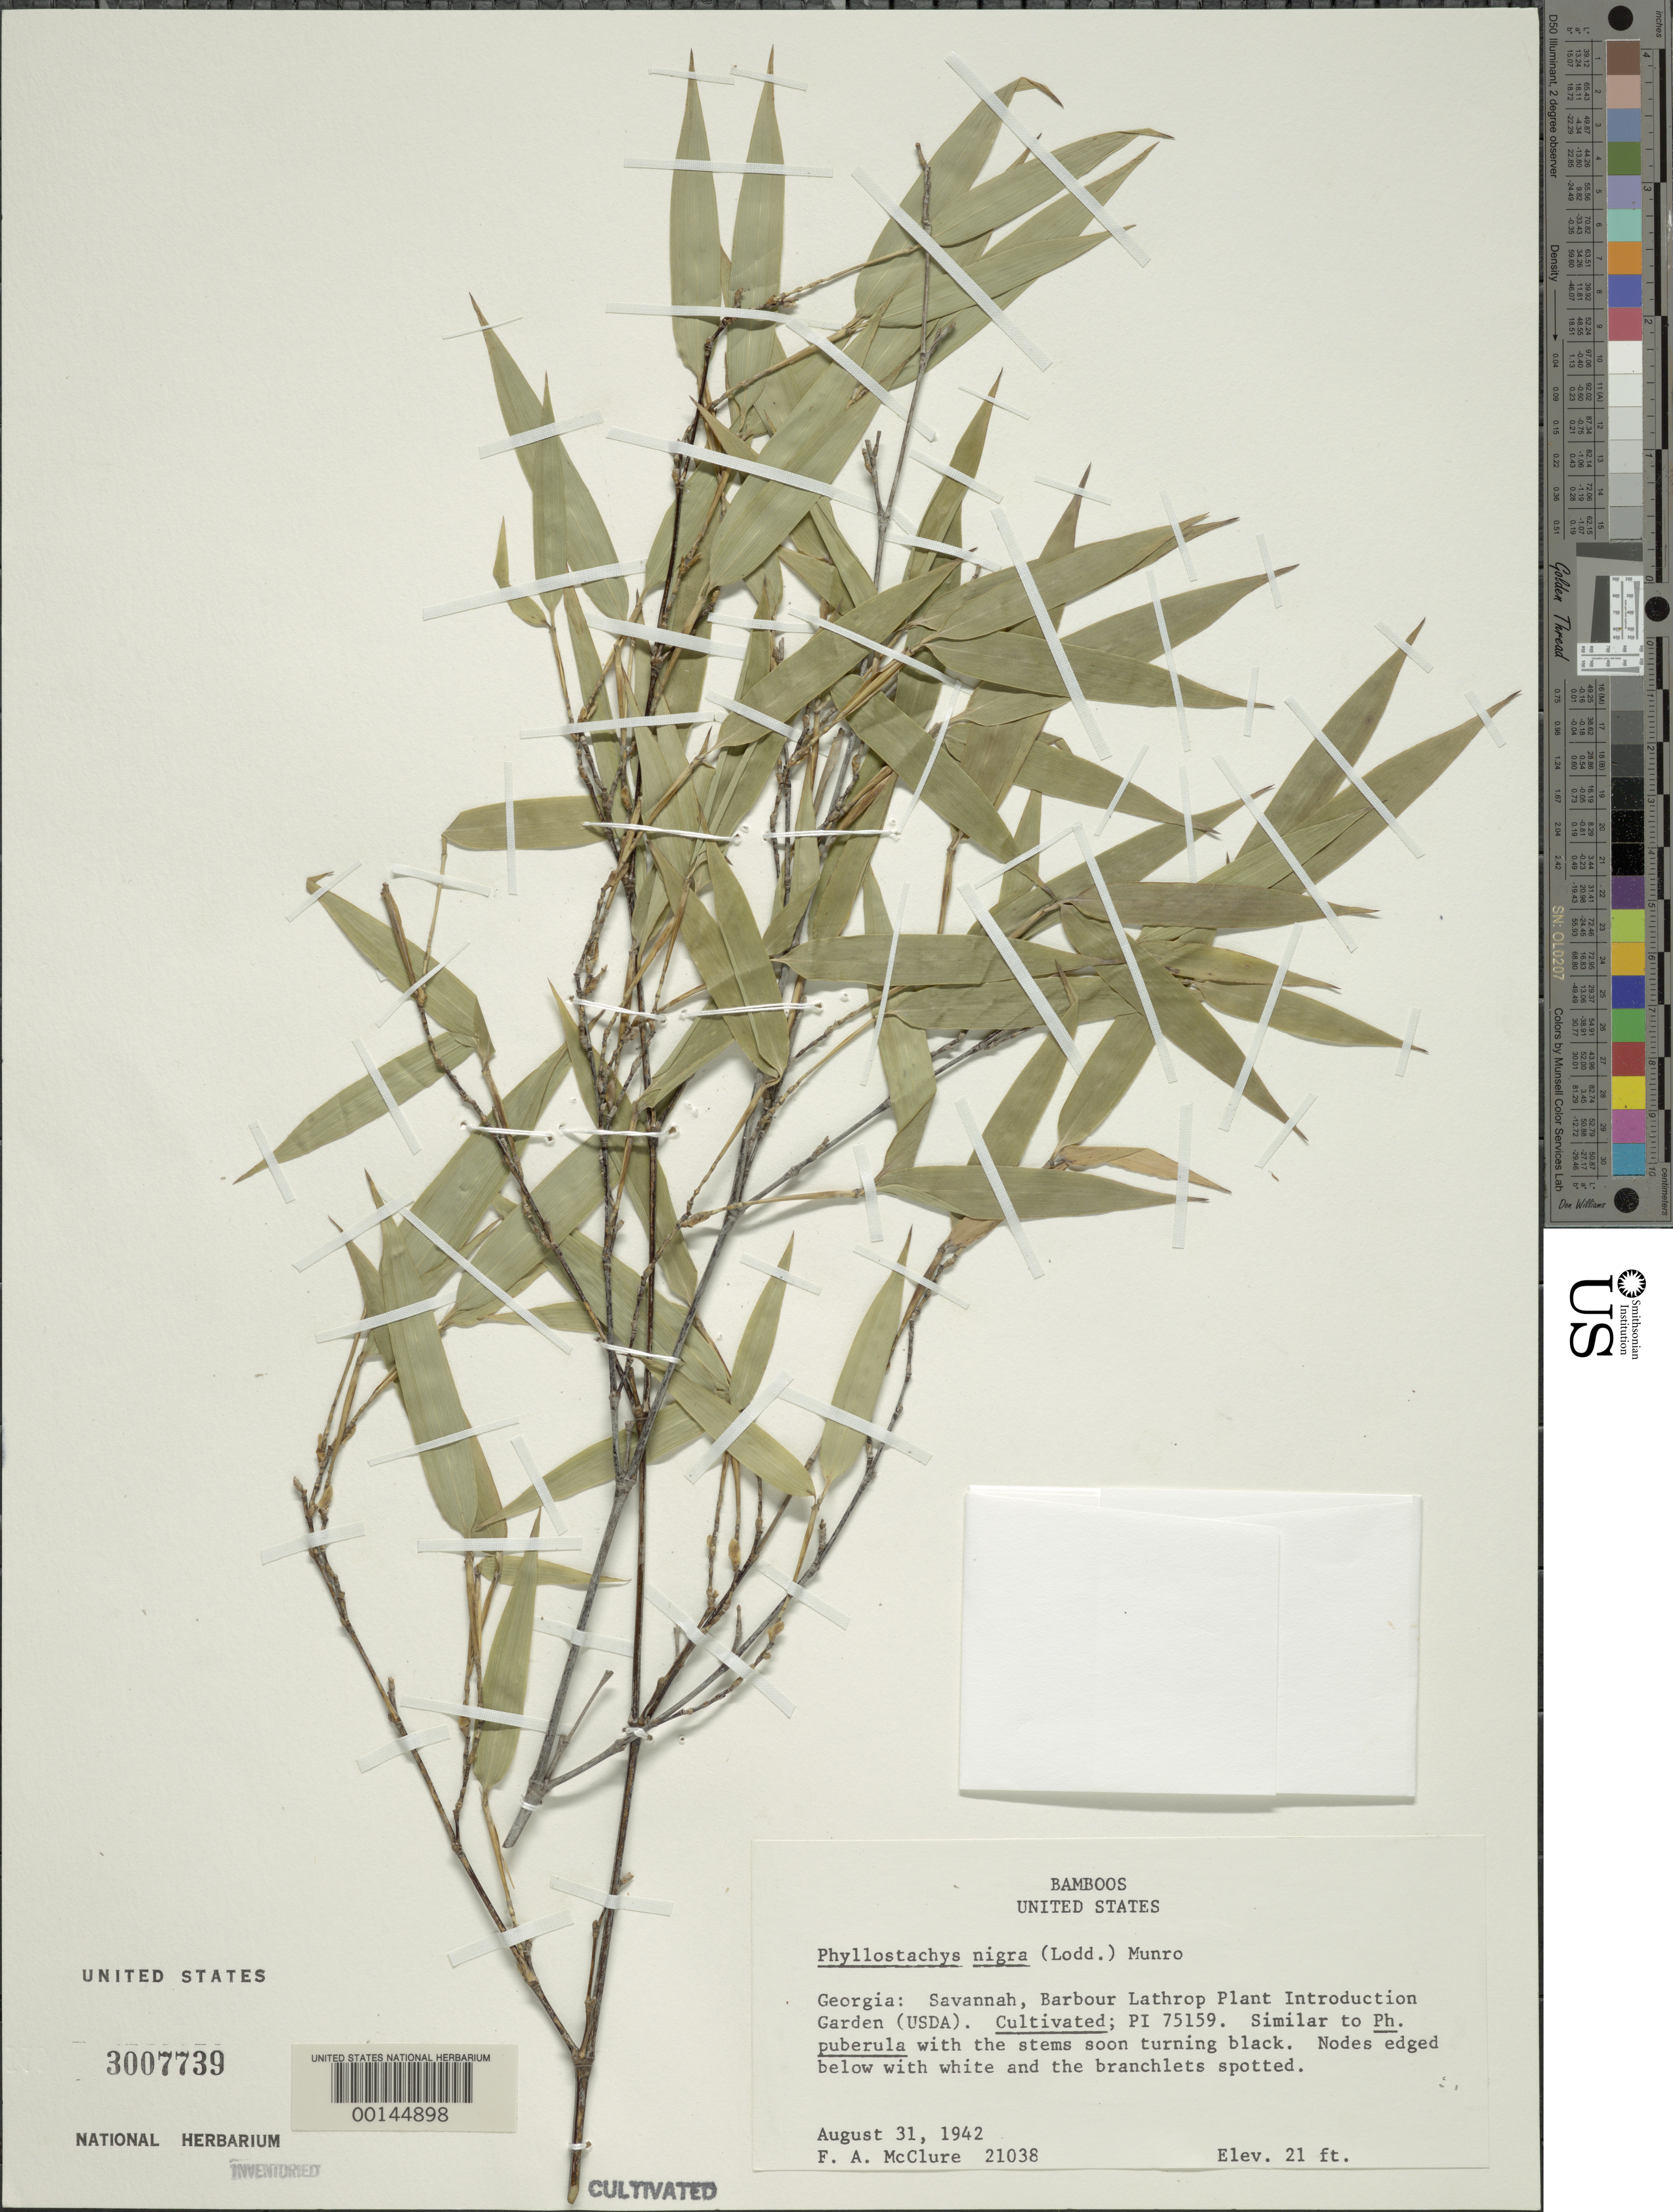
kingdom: Plantae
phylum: Tracheophyta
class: Liliopsida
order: Poales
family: Poaceae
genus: Phyllostachys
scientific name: Phyllostachys nigra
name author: (Lodd. ex Lindl.) Munro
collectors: F. A. McClure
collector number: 21038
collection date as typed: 31 Aug 1942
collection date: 1942-08-31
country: United States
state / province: Georgia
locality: Savannah, barbour lathrop p.i. garden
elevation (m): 6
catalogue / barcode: US 3007739